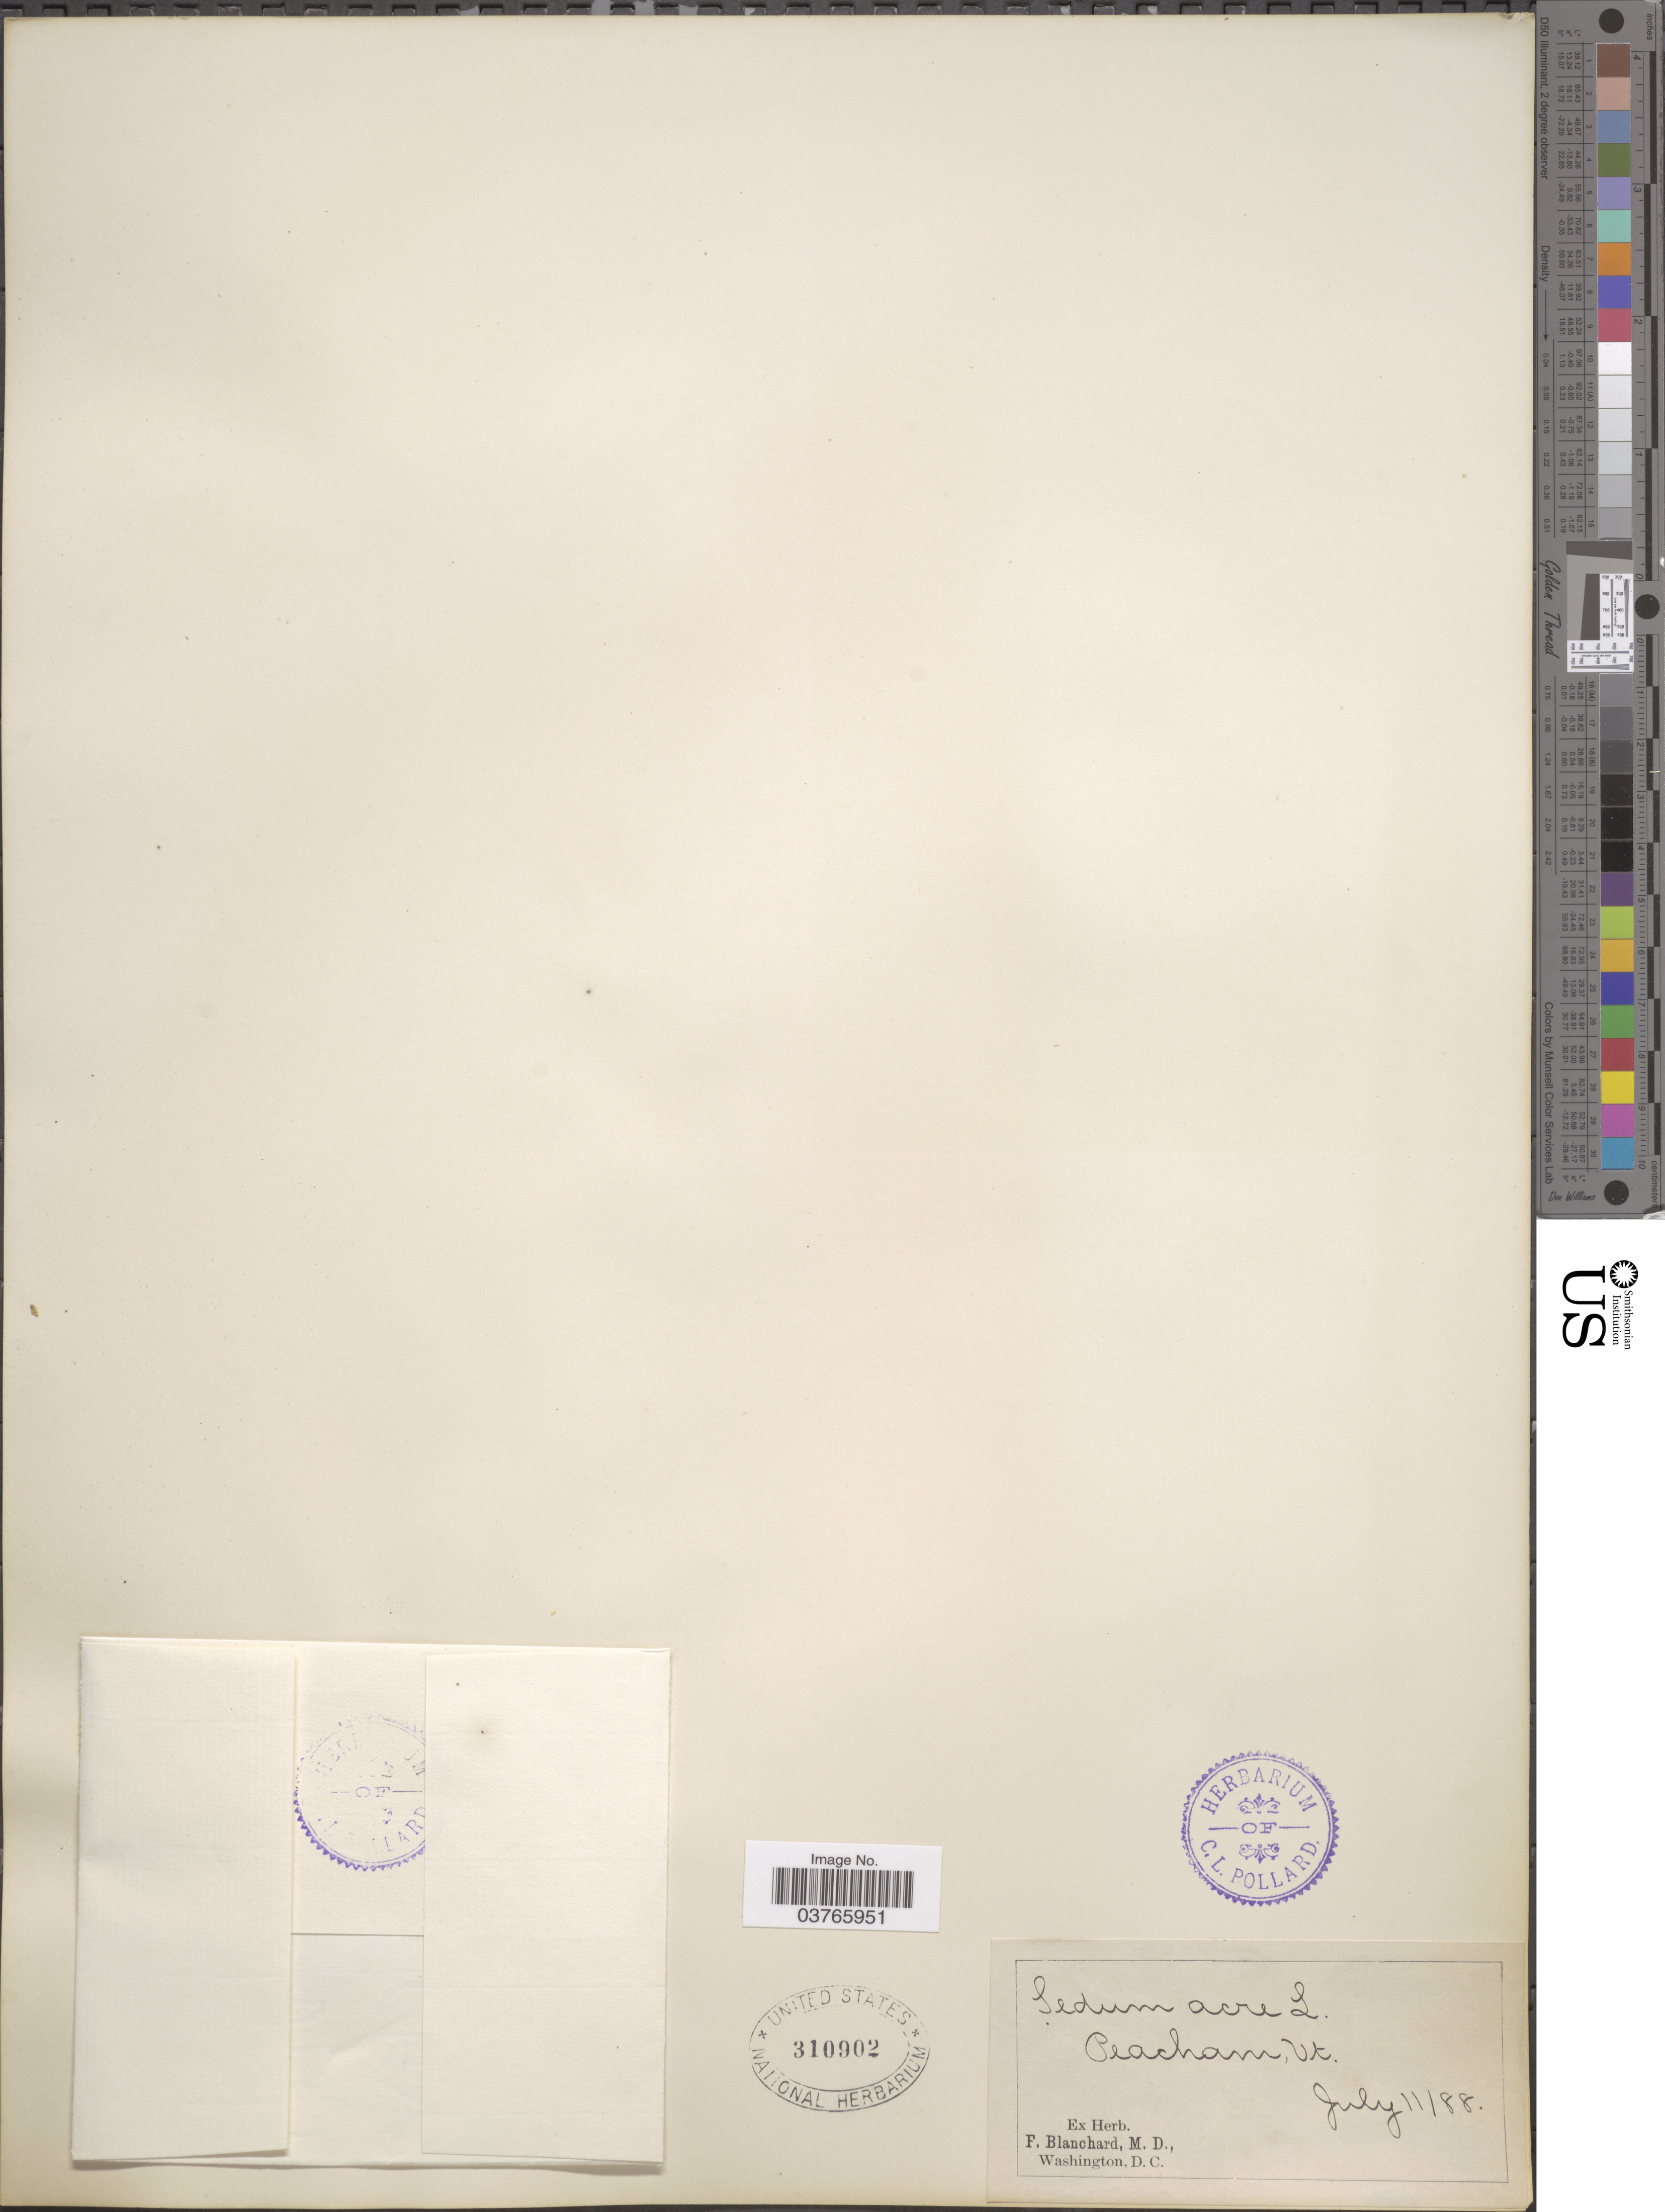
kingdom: Plantae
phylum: Tracheophyta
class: Magnoliopsida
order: Saxifragales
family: Crassulaceae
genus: Sedum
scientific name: Sedum acre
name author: L.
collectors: ex herb. F. Blanchard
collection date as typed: Transcribed d/m/y: 11/7/88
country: United States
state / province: Vermont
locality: Peacham.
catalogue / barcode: US 310902